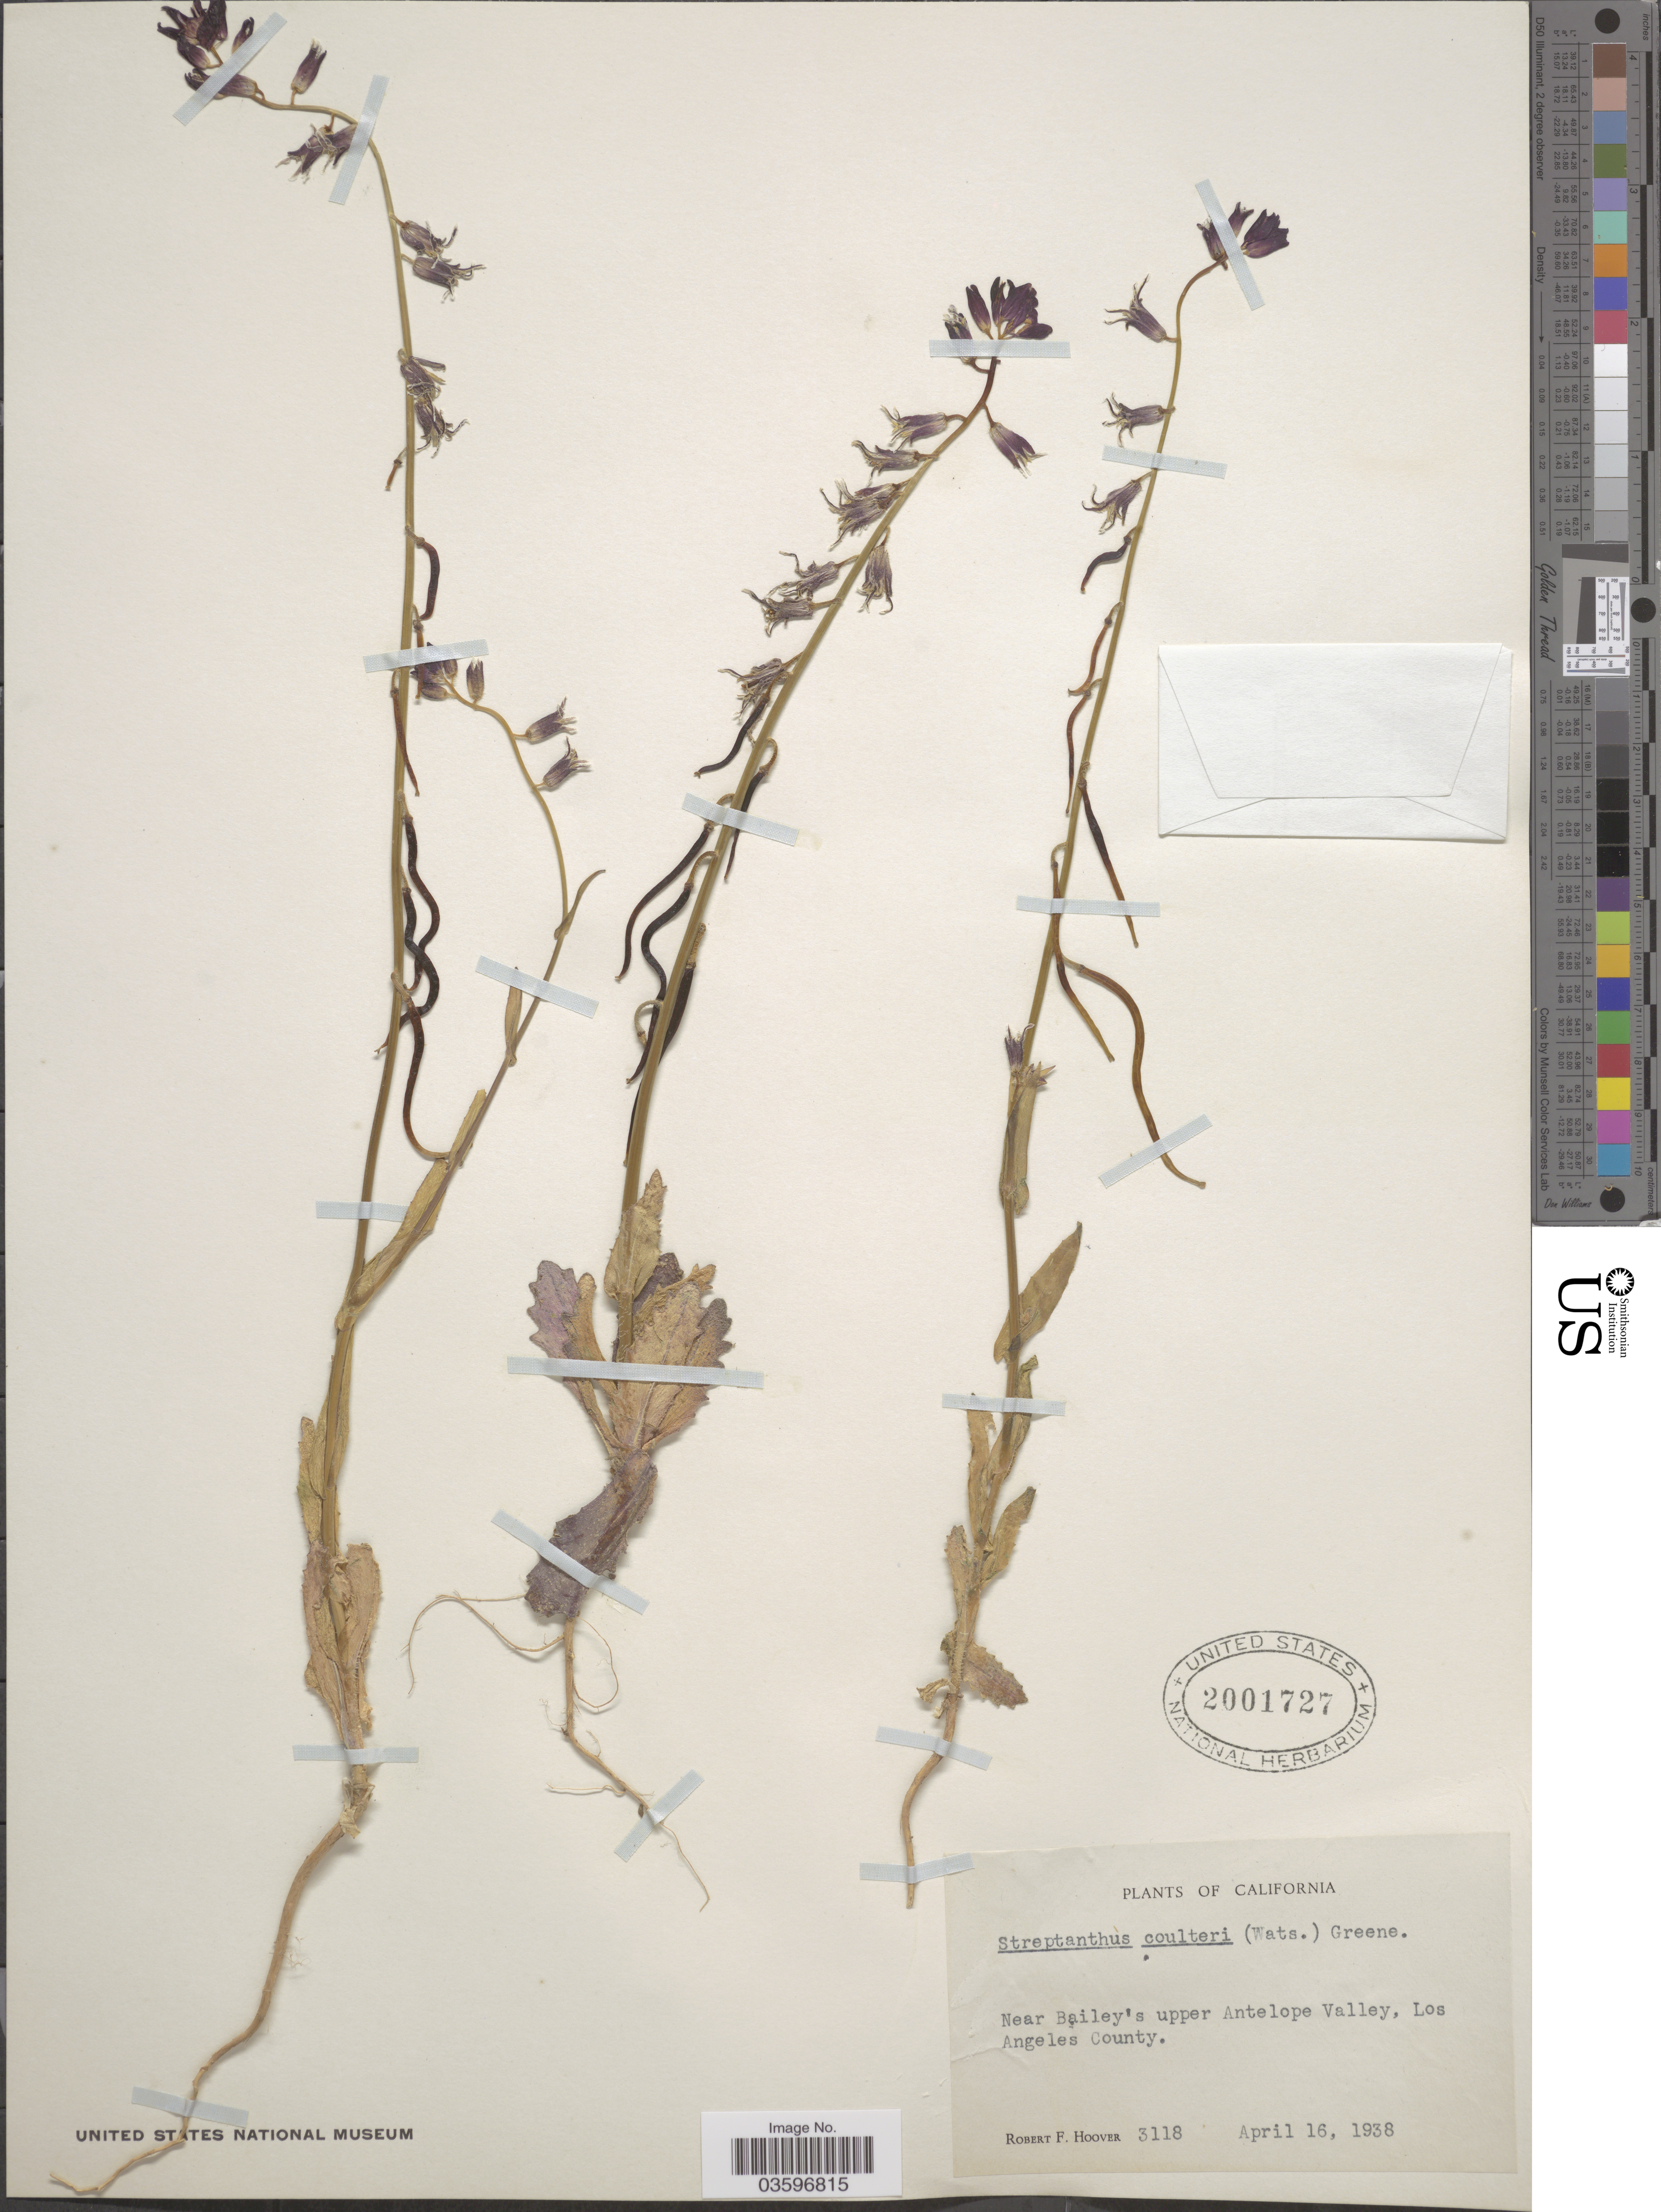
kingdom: Plantae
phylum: Tracheophyta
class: Magnoliopsida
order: Brassicales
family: Brassicaceae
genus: Caulanthus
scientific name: Caulanthus coulteri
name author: S. Watson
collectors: R. F. Hoover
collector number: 3118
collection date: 1938-04-16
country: United States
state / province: California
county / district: Los Angeles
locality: Near Bailey's upper Antelope Valley, Los Angeles County.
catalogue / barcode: US 2001727